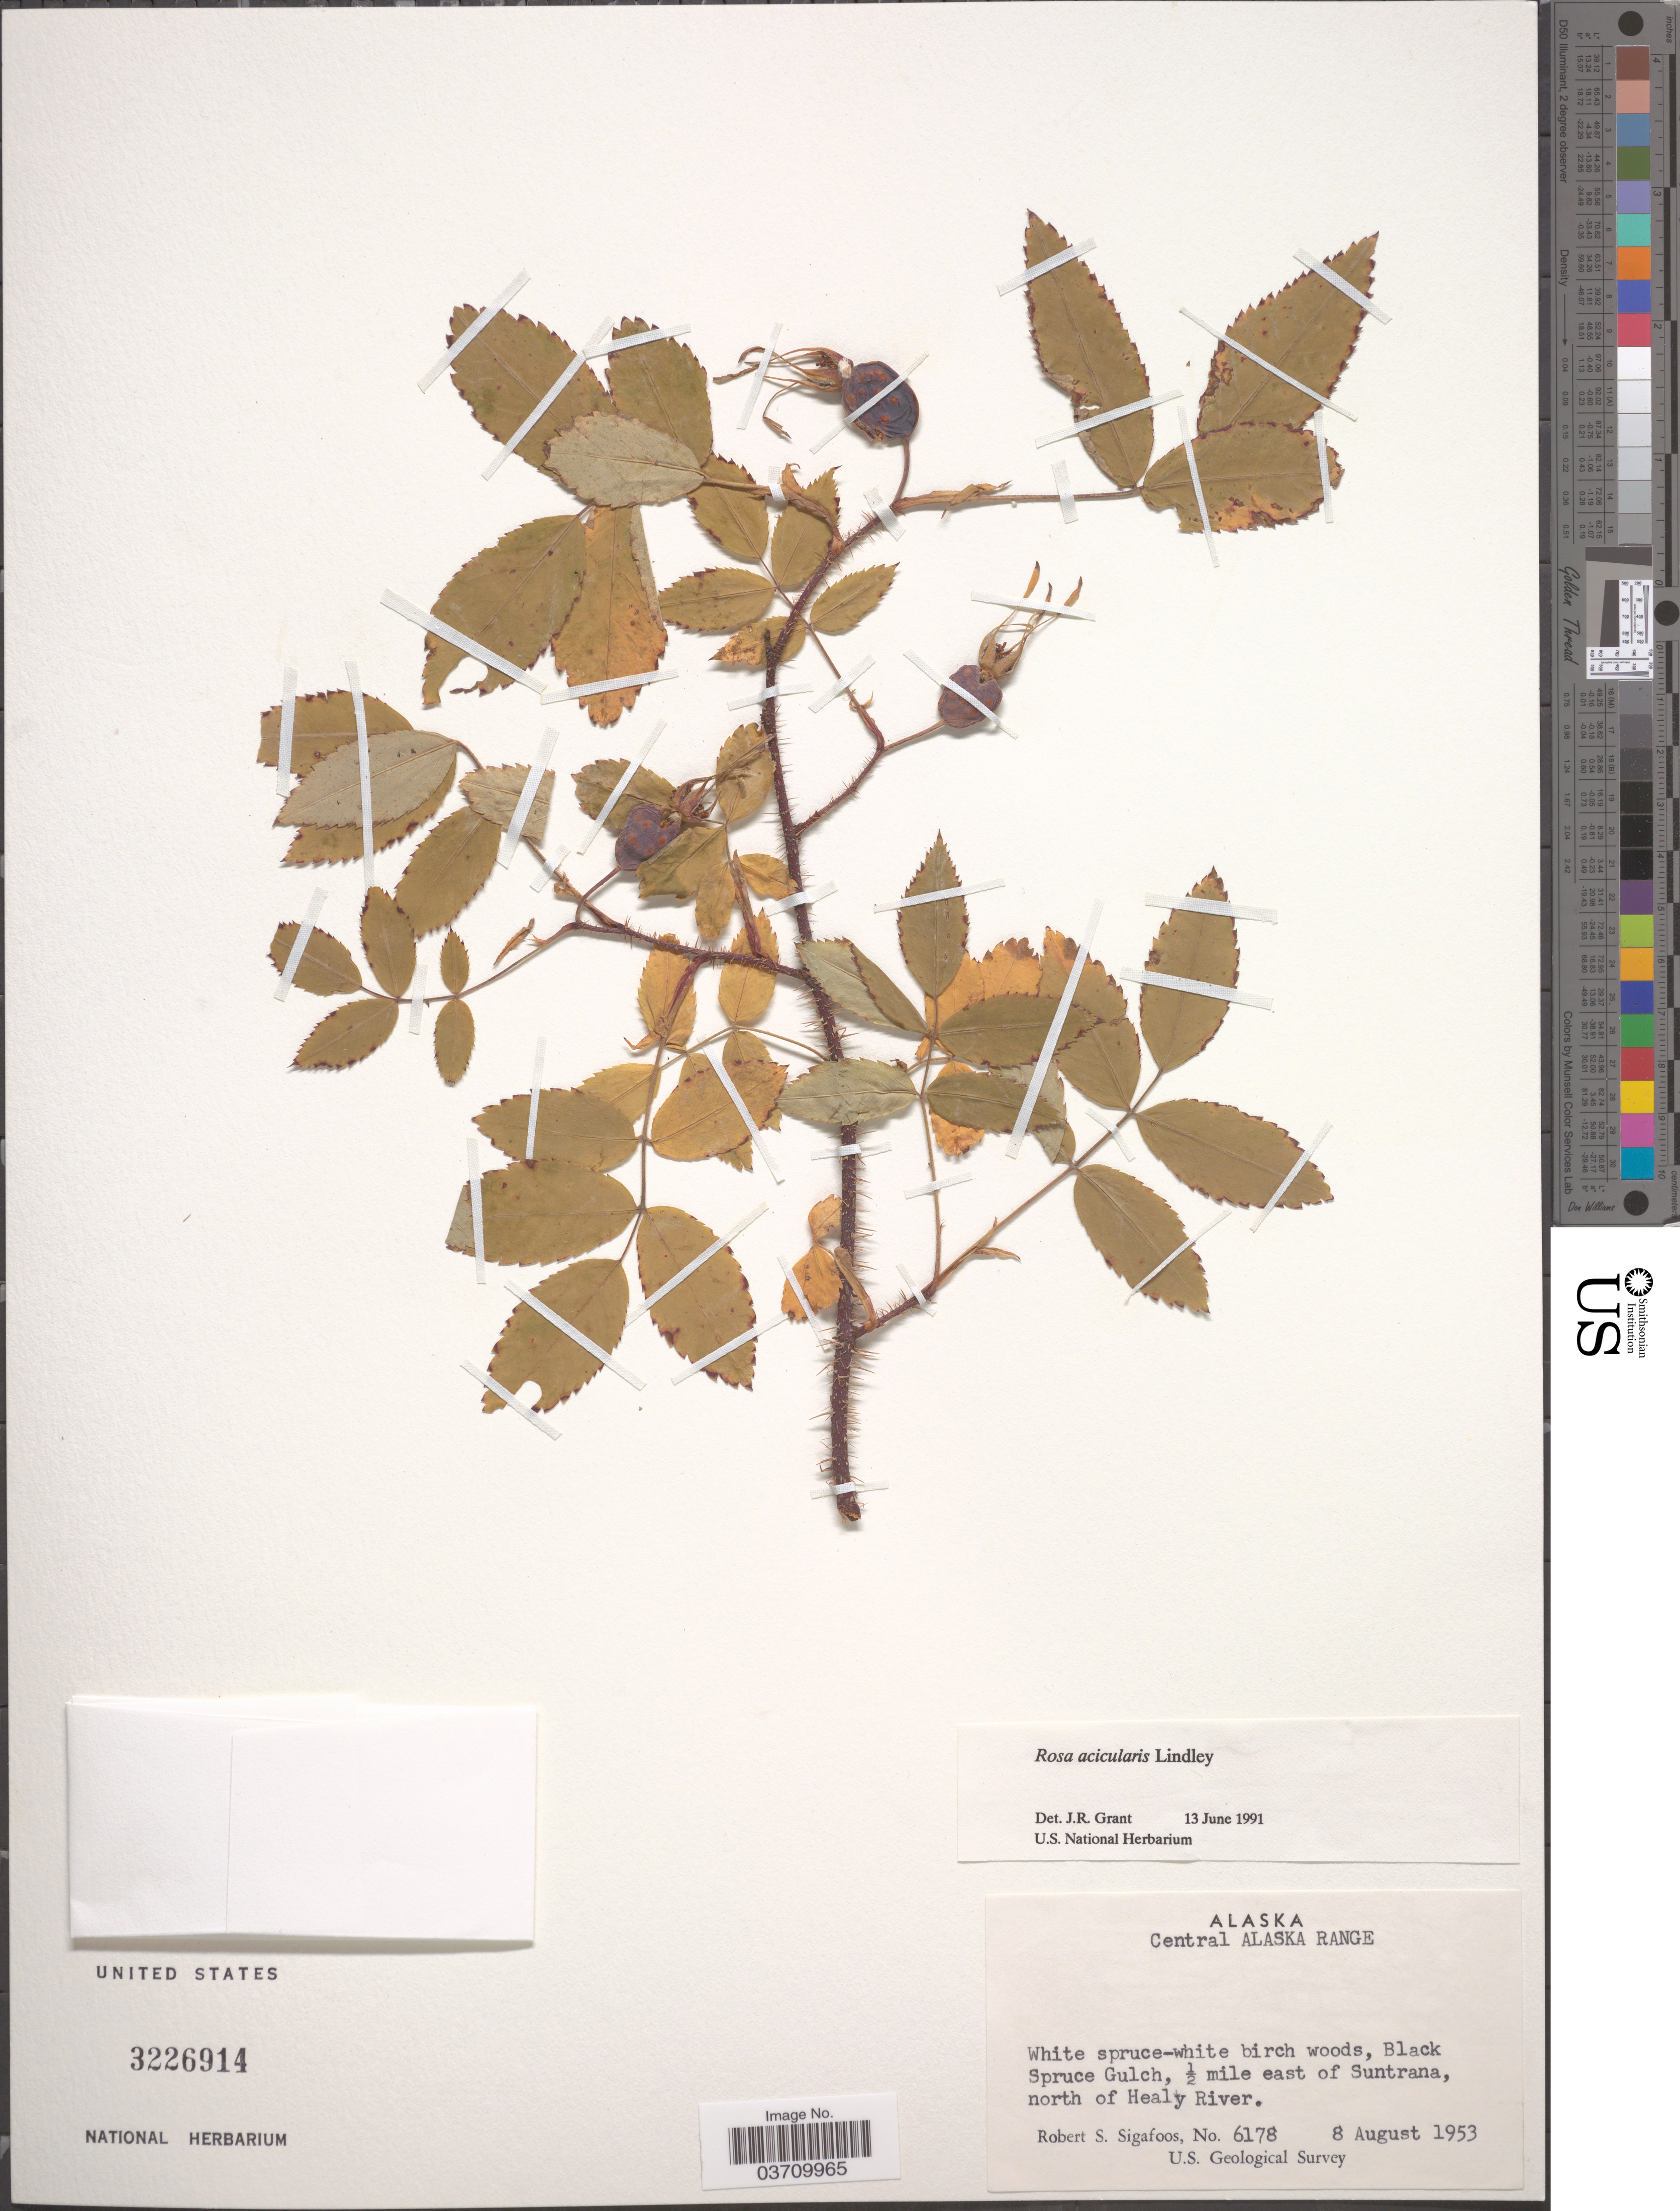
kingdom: Plantae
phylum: Tracheophyta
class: Magnoliopsida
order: Rosales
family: Rosaceae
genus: Rosa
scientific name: Rosa acicularis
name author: Lindl.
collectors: R. Sigafoos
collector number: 6178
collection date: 1953-08-08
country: United States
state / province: Alaska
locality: Central Alaska Range. Black Spruce Gulch, ½ mile east of Suntrana, north of Healy River.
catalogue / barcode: US 3226914